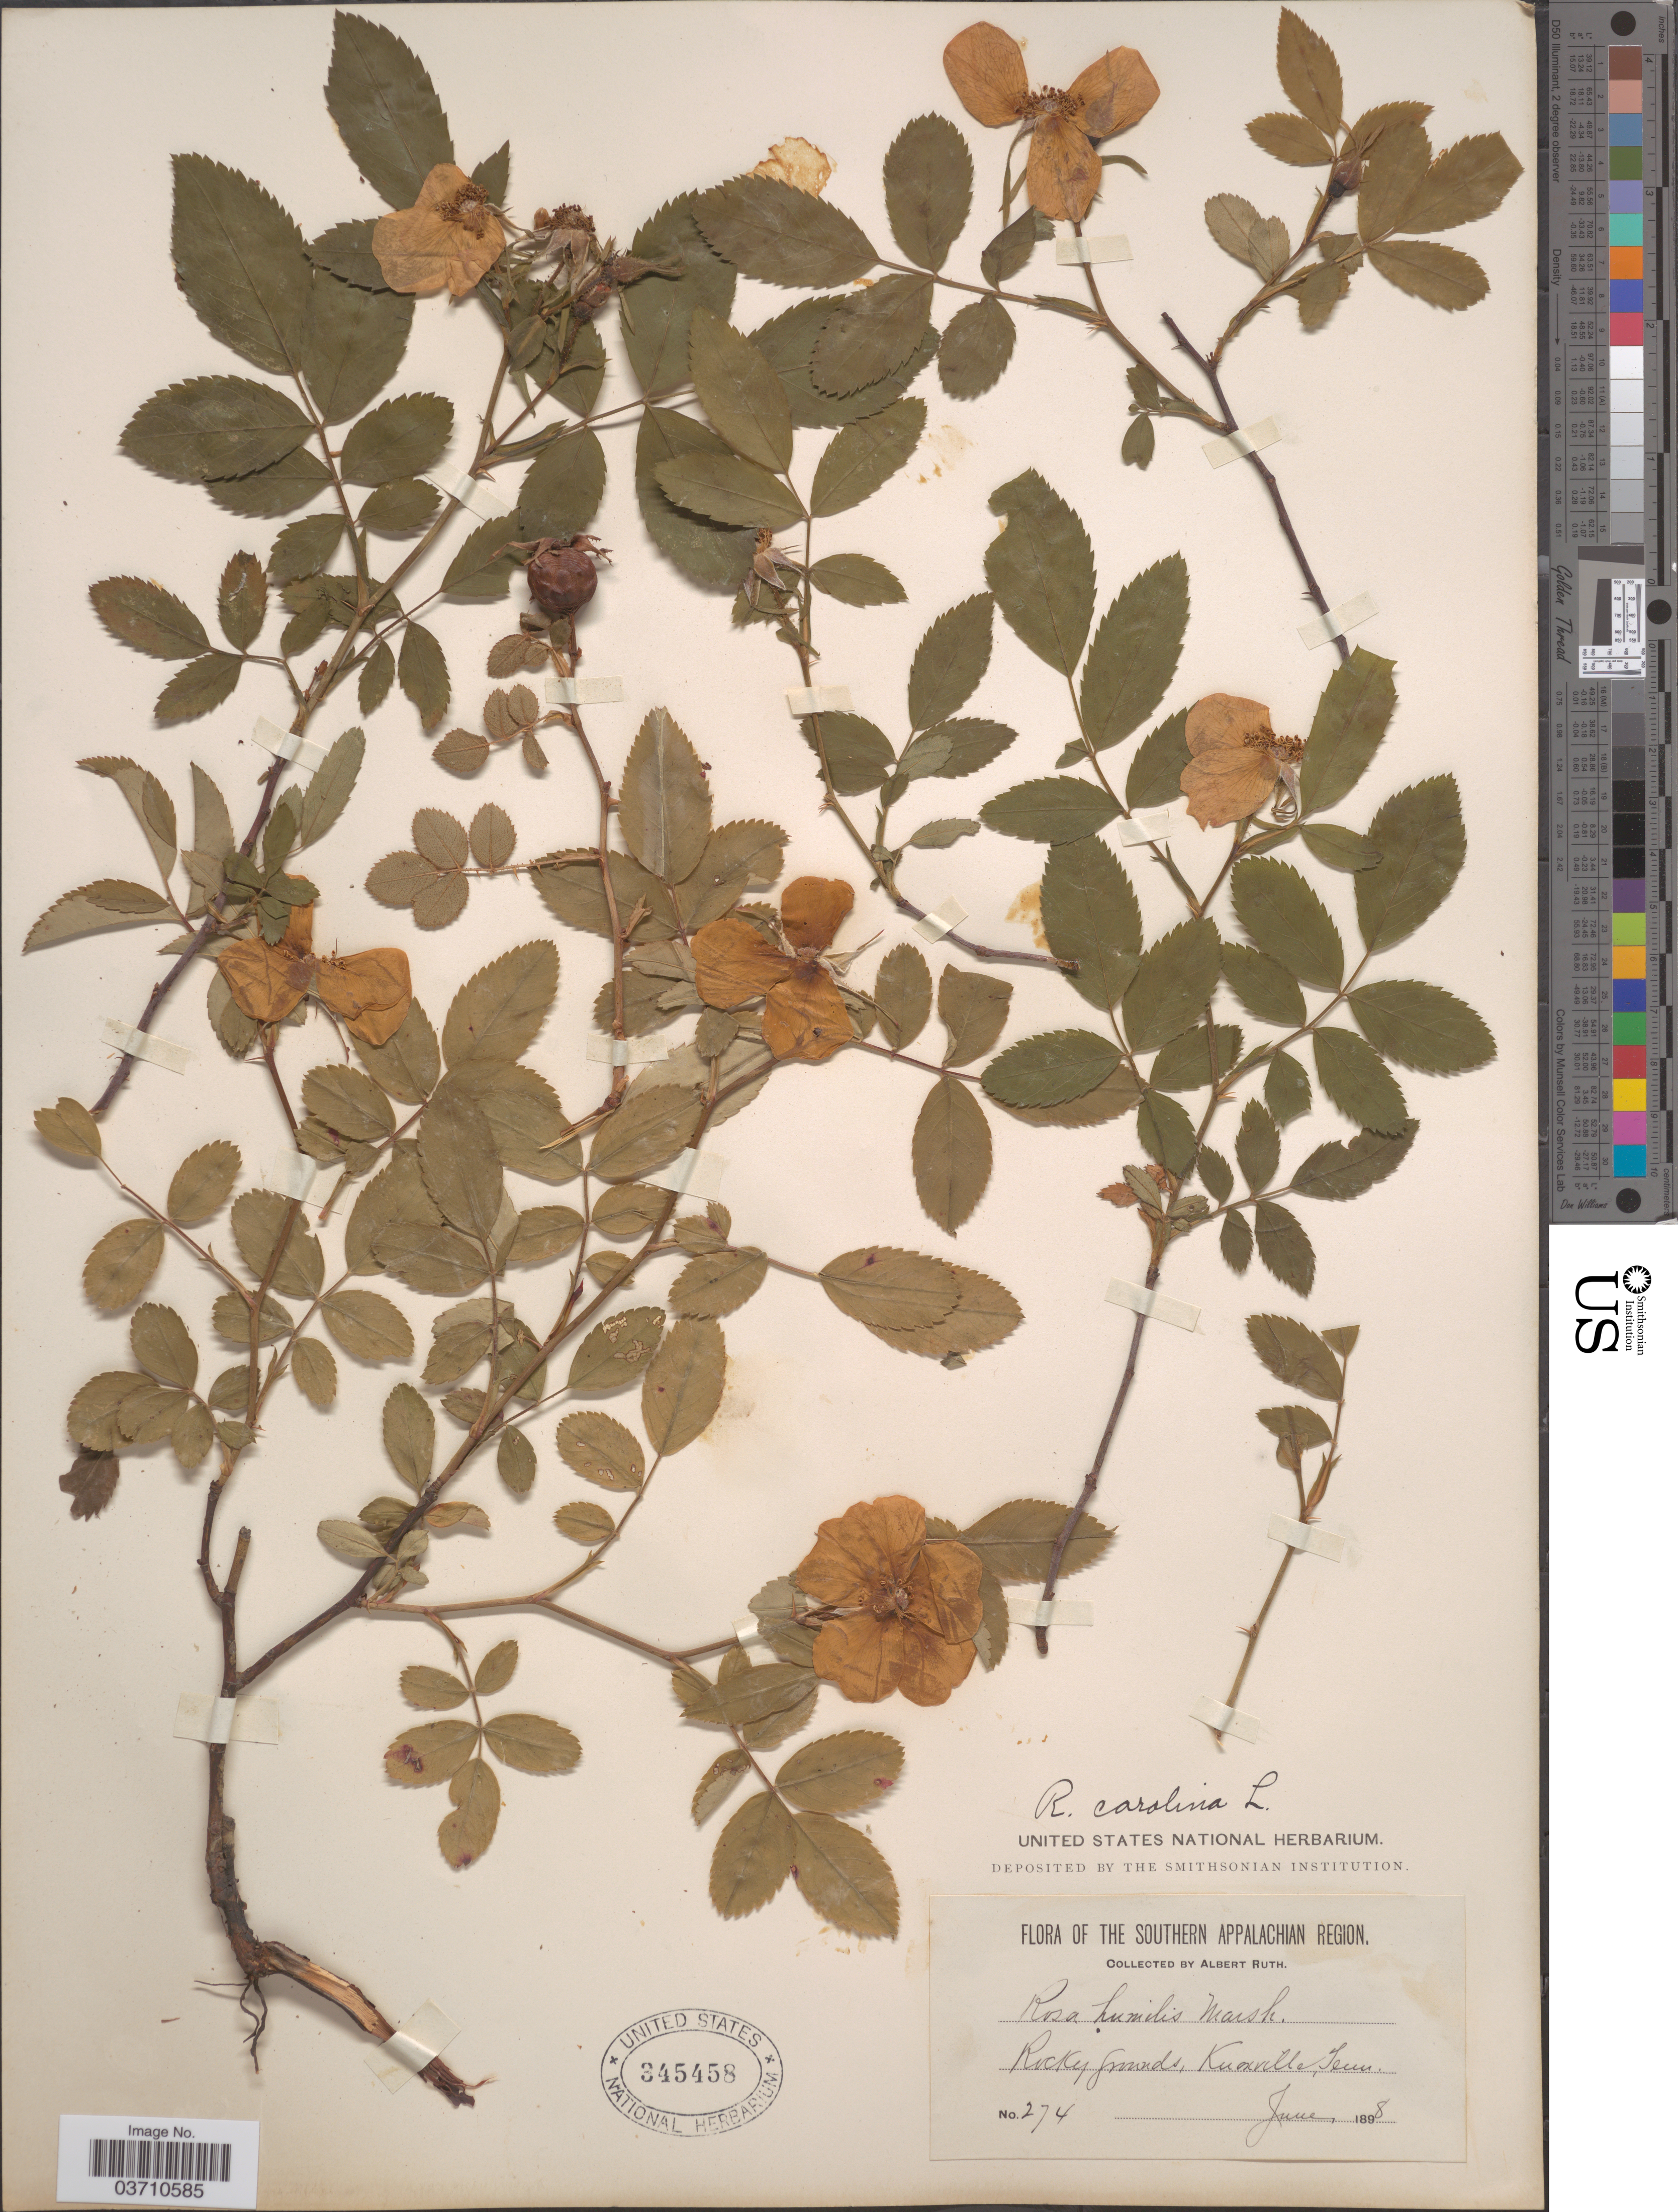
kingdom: Plantae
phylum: Tracheophyta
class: Magnoliopsida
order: Rosales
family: Rosaceae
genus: Rosa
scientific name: Rosa humilis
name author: Marshall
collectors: A. Ruth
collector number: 274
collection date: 1898-06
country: United States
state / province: Tennessee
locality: The Southern Appalachian Region. Rocky grounds, Knoxville.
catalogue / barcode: US 345458